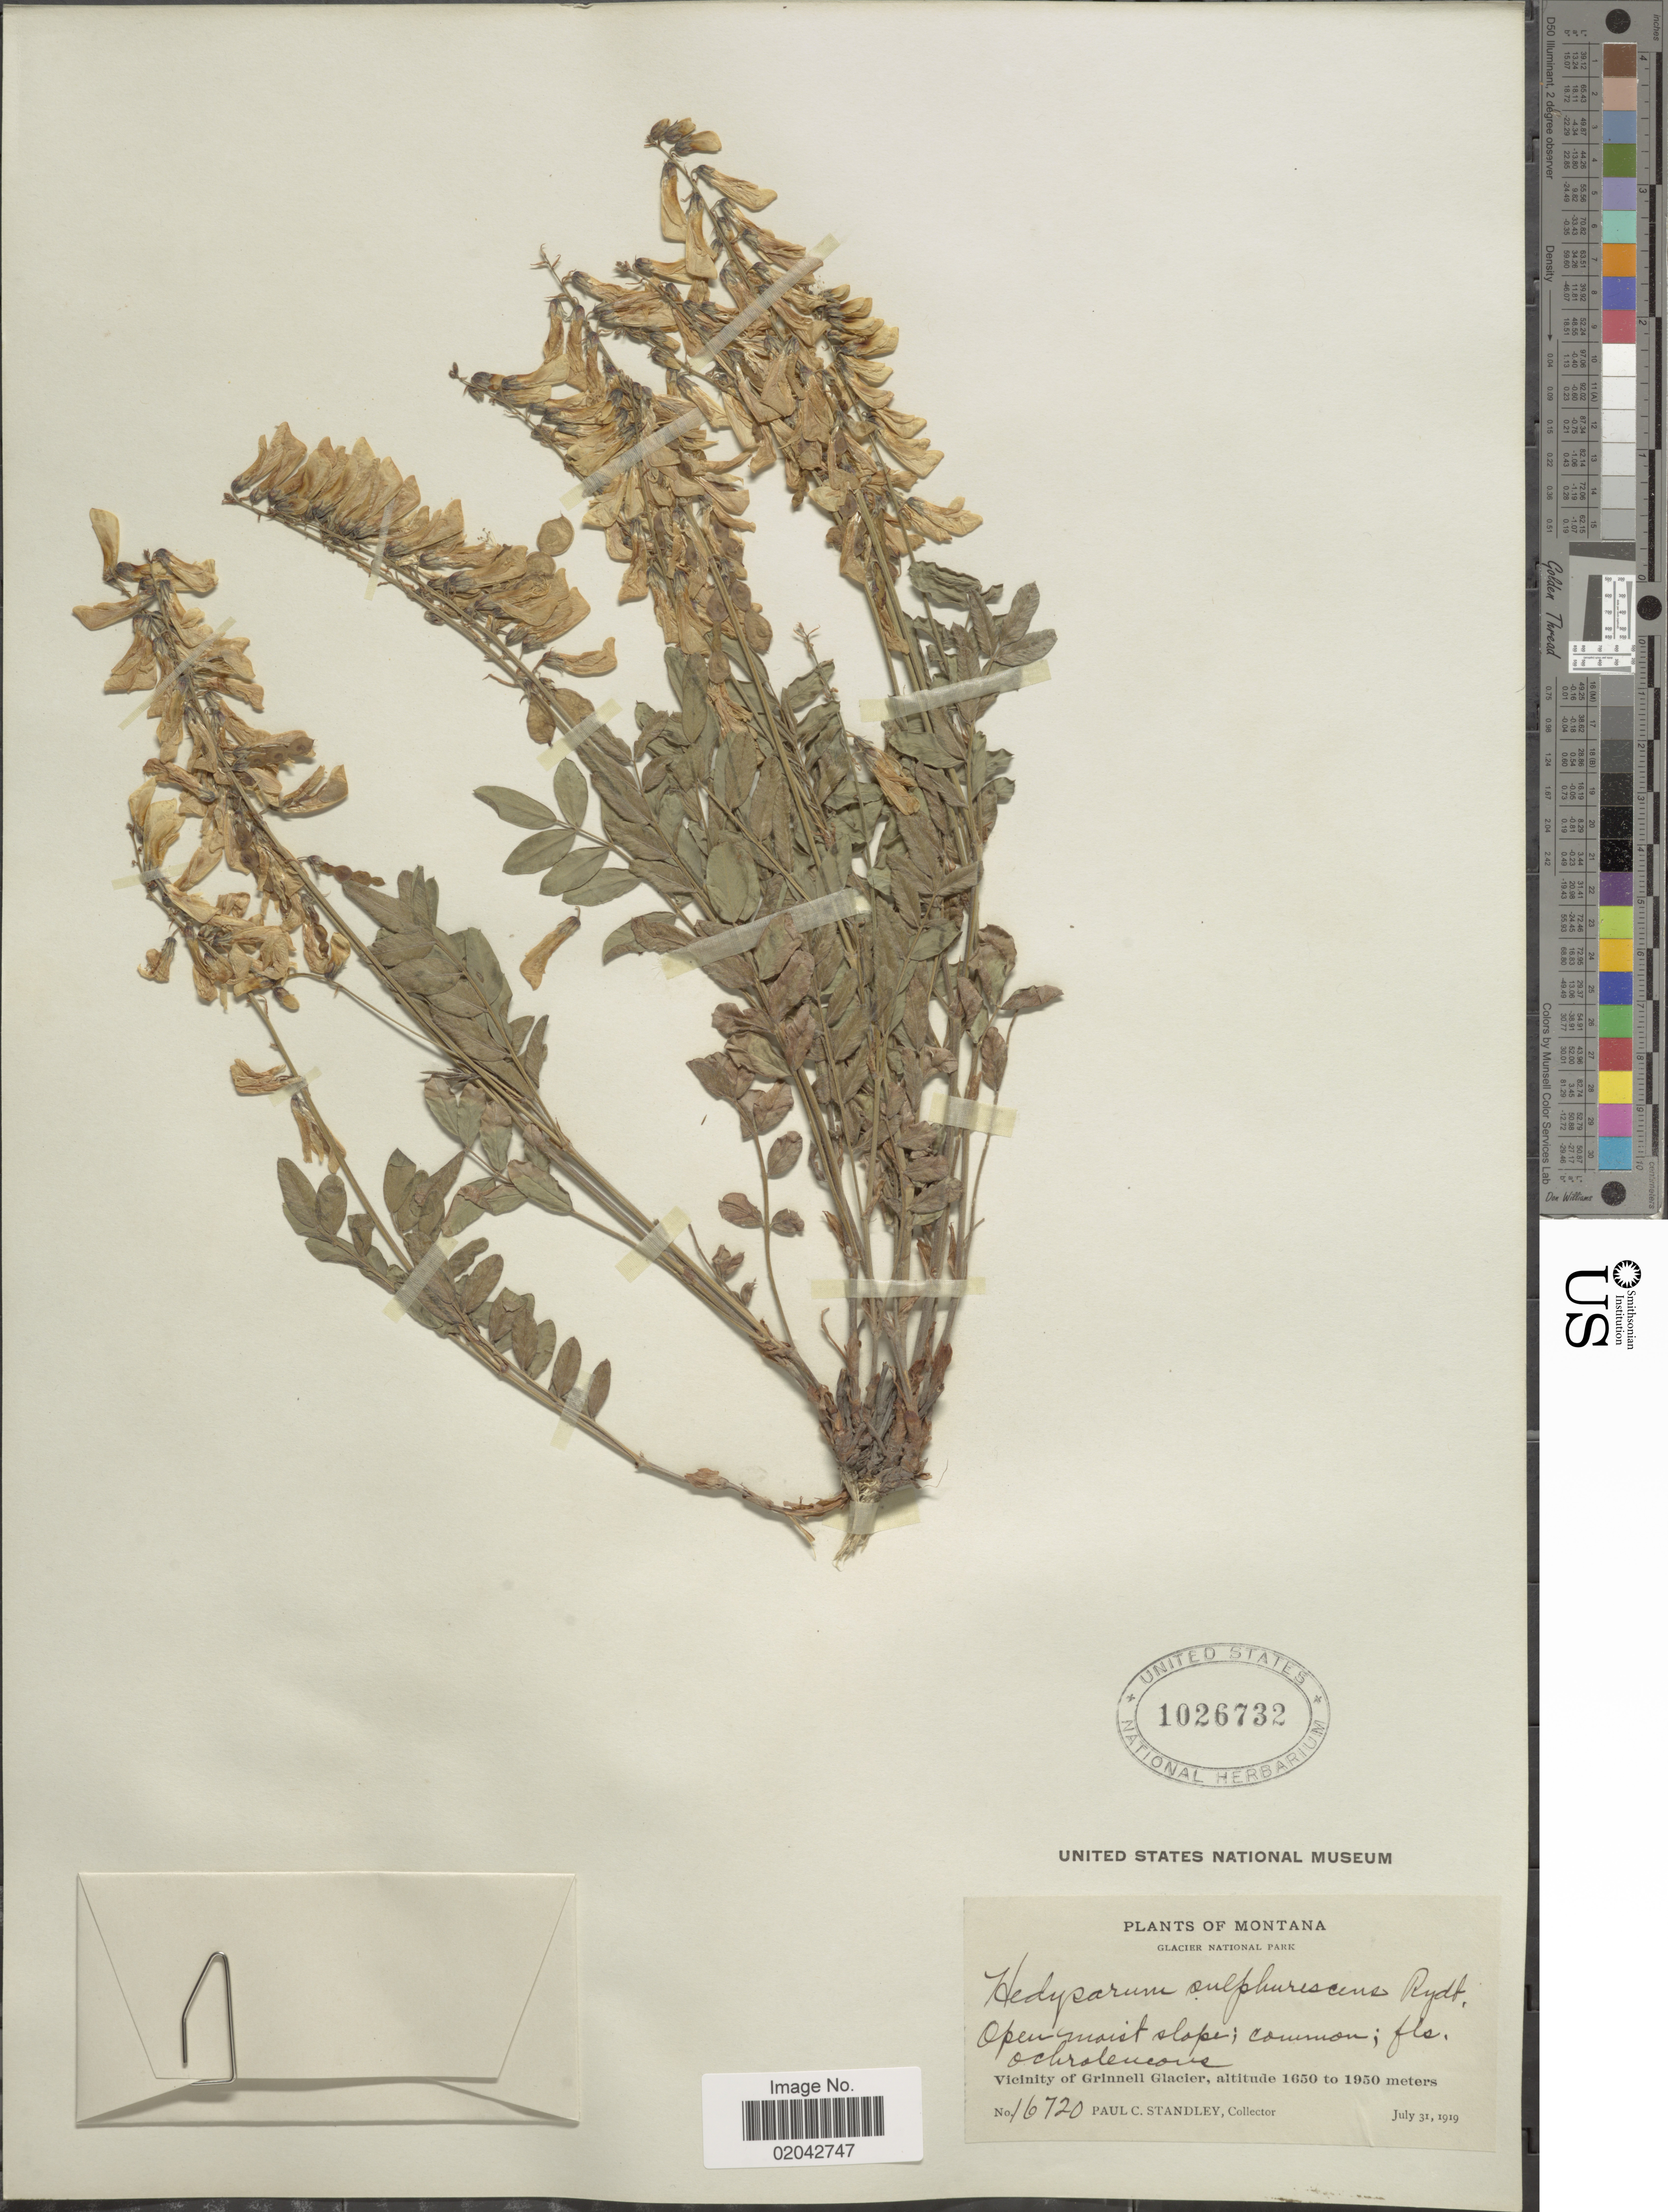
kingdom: Plantae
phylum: Tracheophyta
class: Magnoliopsida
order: Fabales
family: Fabaceae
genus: Hedysarum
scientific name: Hedysarum sulphurescens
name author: Rydb.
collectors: P. C. Standley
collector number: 16720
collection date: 1919-07-31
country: United States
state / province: Montana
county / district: Glacier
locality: Glacier National Park, open moist slope, vicinity of Grinnell Glacier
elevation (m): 1650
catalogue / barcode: US 1026732